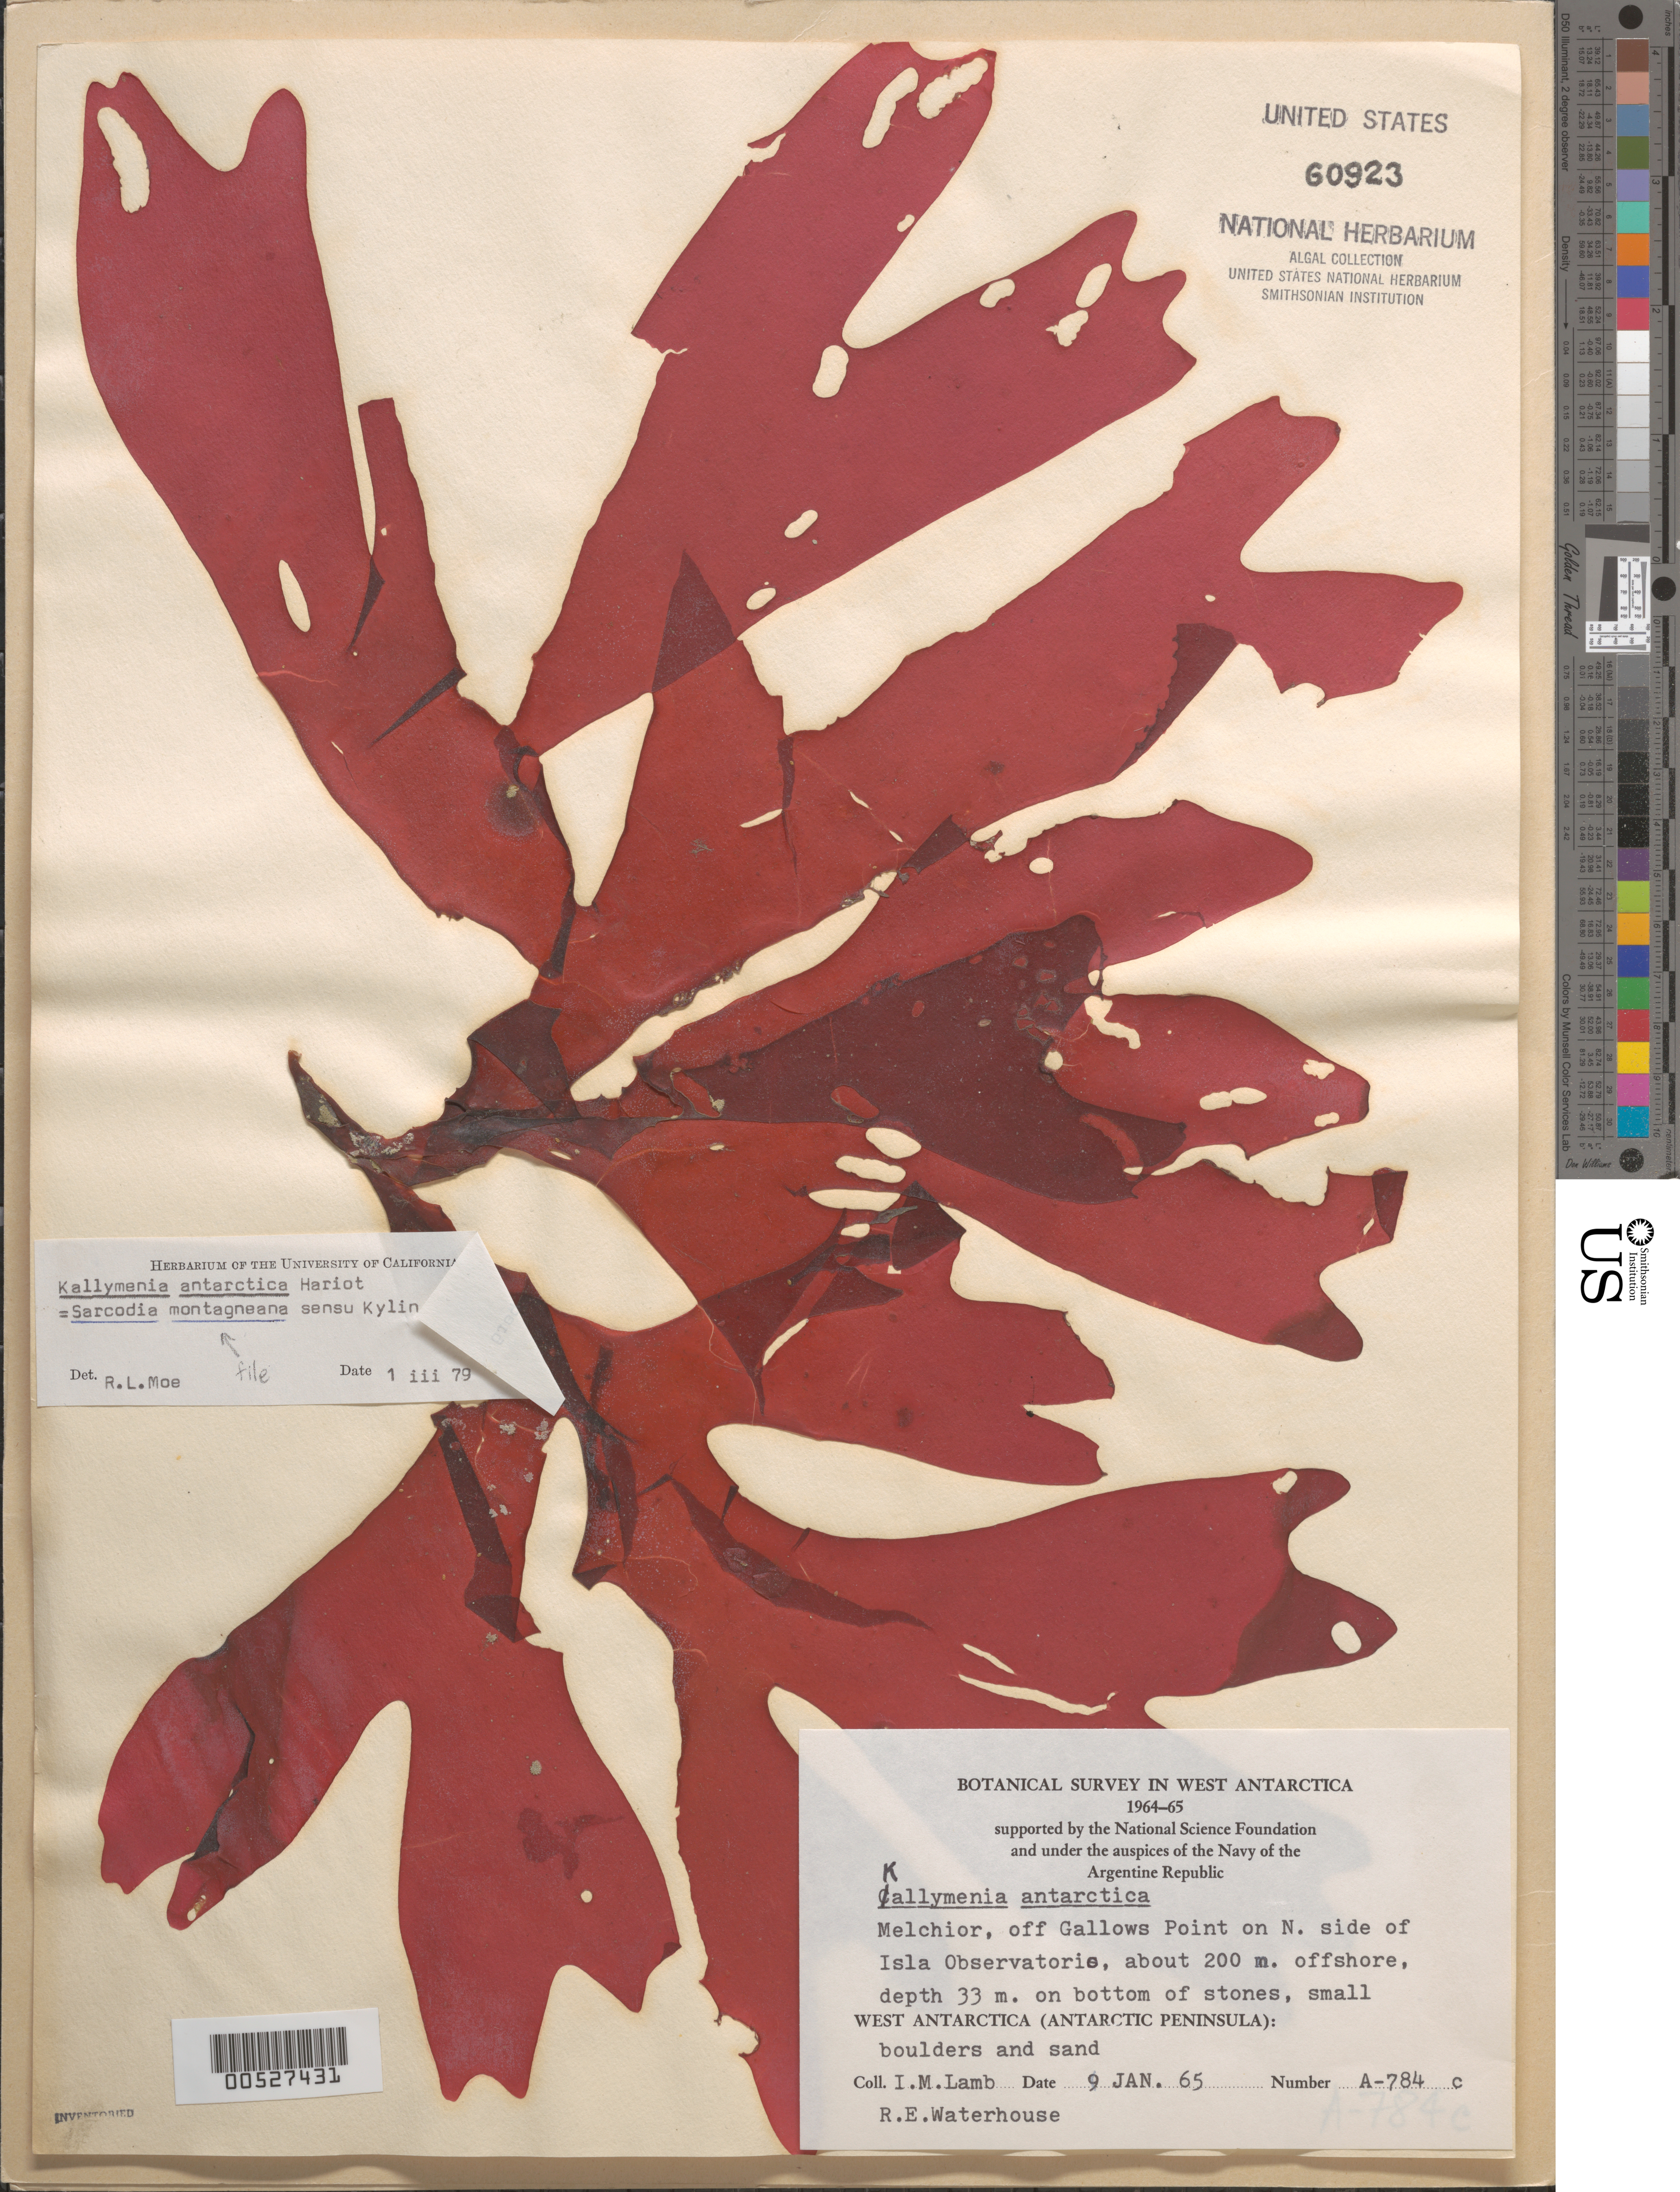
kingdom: Plantae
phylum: Rhodophyta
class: Florideophyceae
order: Gigartinales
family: Sarcodiaceae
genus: Sarcodia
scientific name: Sarcodia montagneana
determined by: Moe, R. L.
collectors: I. M. Lamb & R. Waterhouse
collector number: A-784c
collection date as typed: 09 Jan 1965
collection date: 1965-01-09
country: Antarctica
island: Gamma Island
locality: Off Gallows Point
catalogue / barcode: US 60923